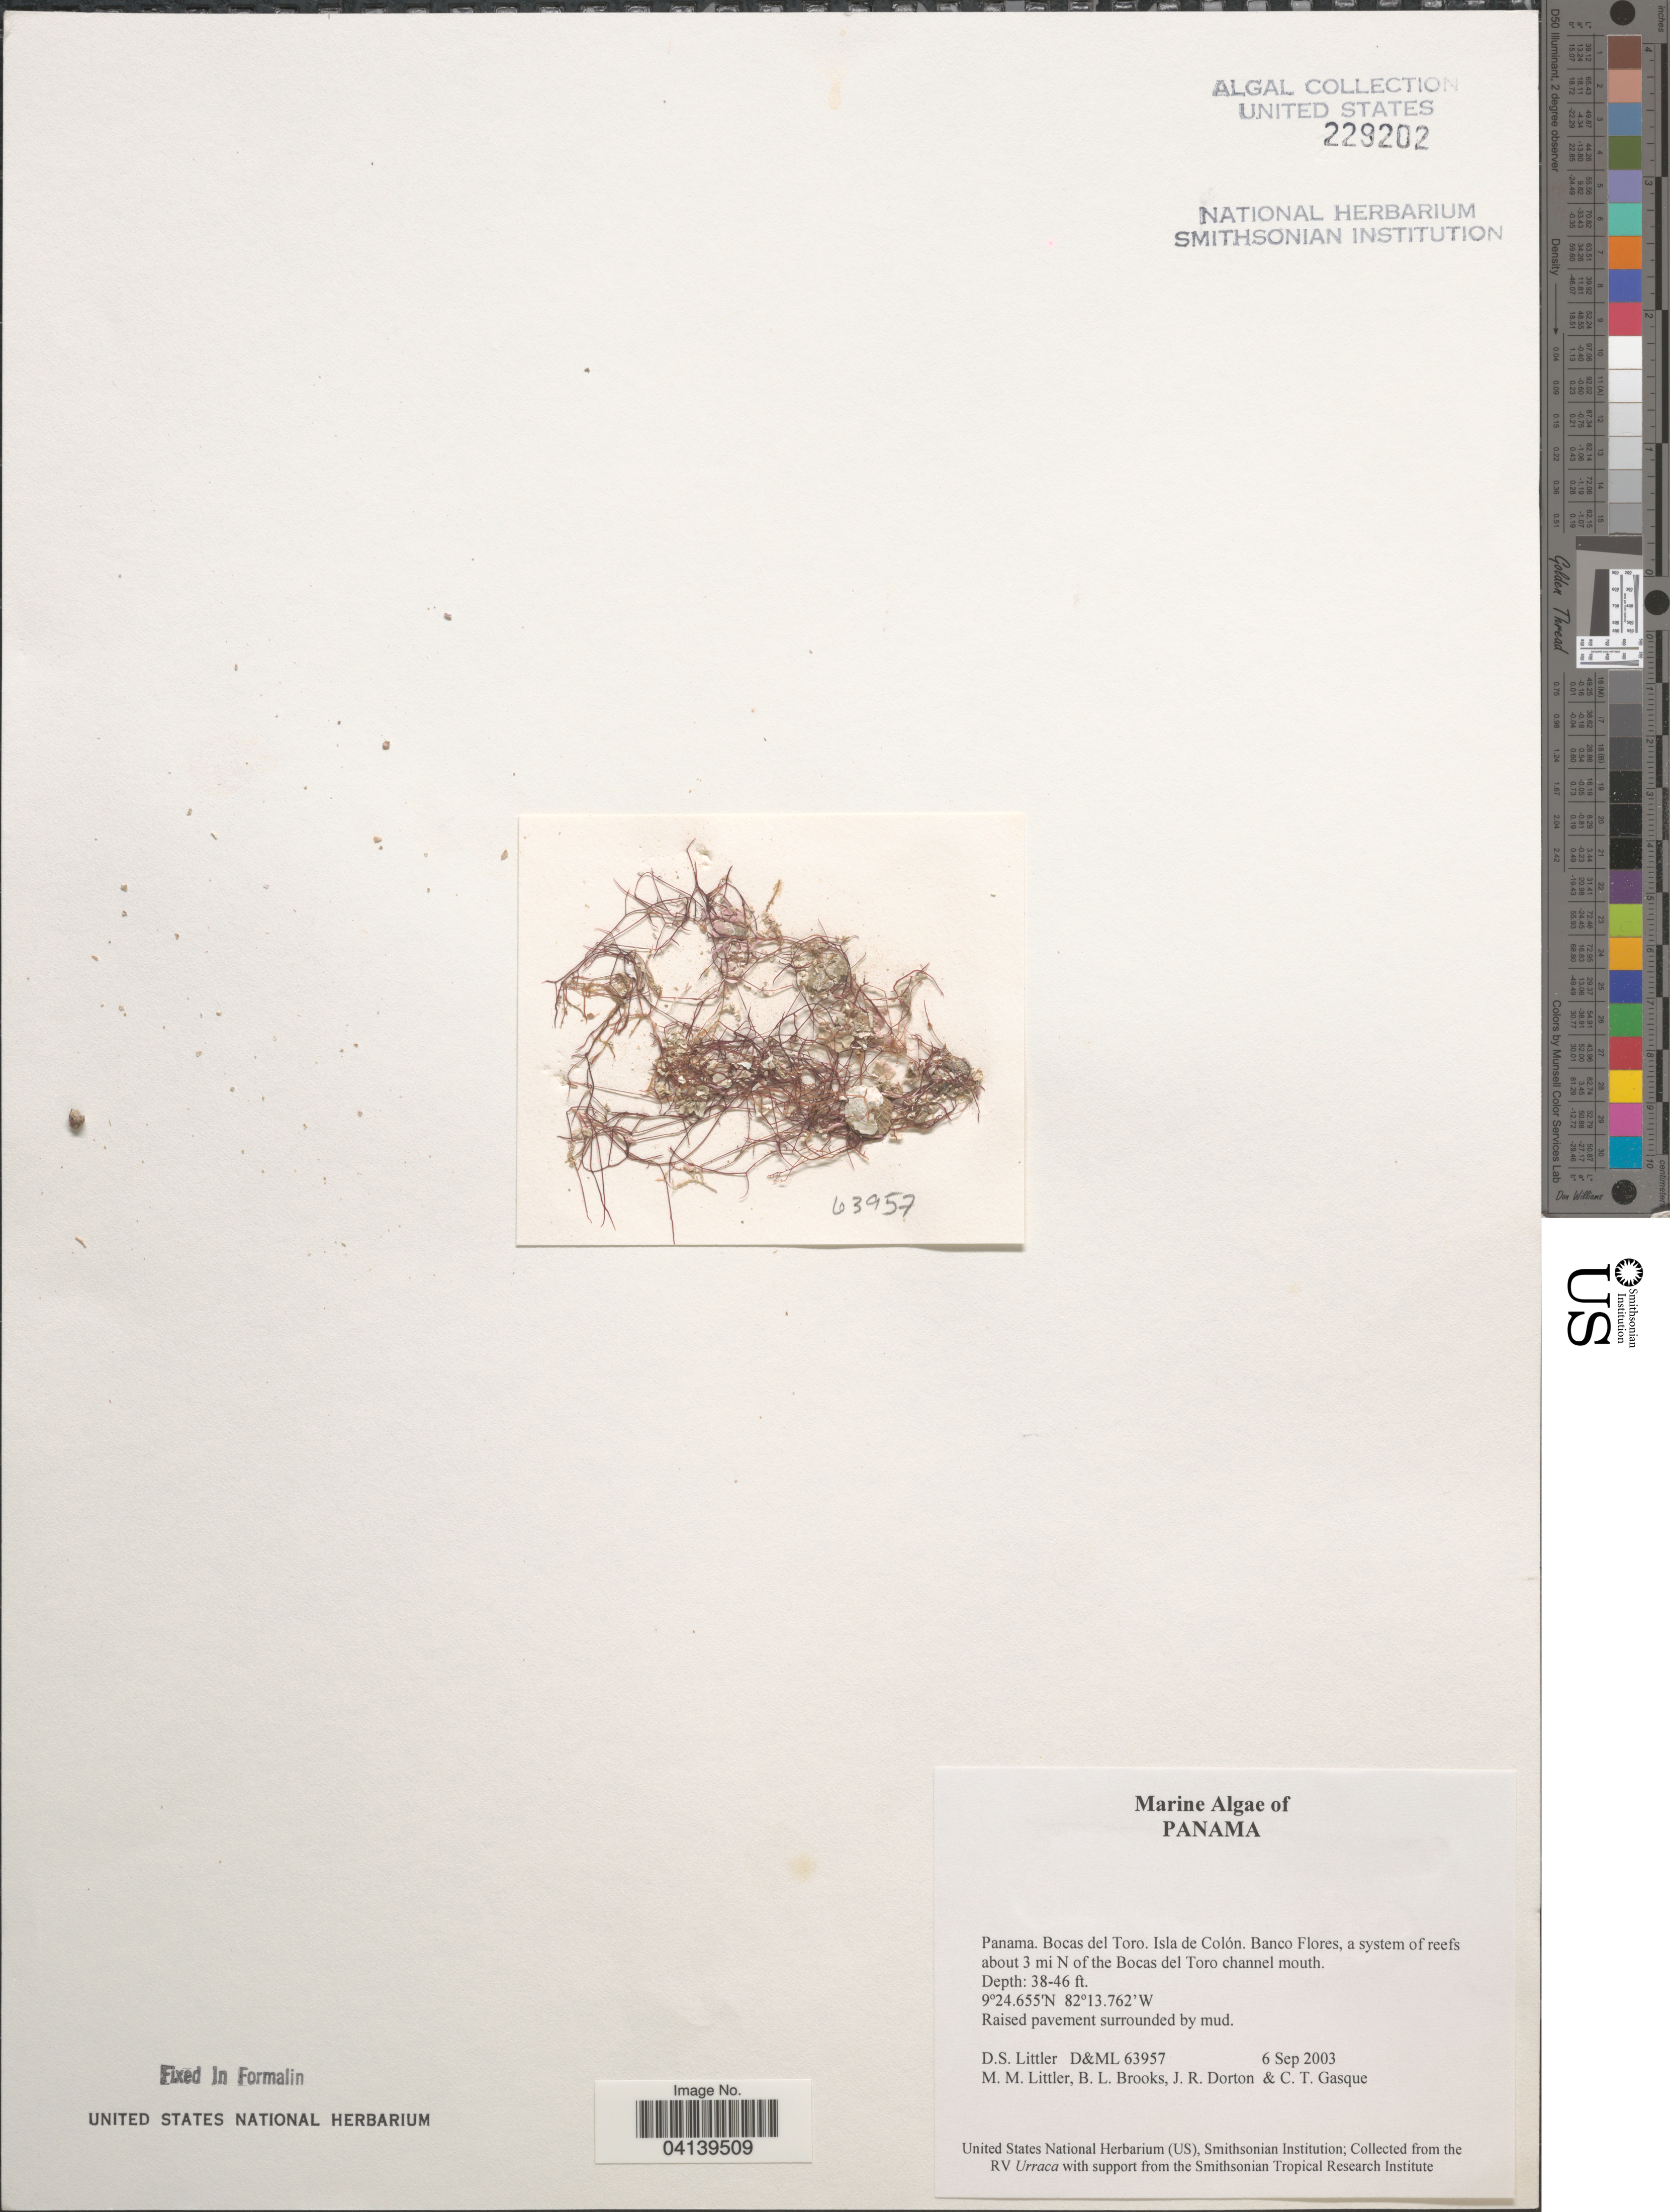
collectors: D. S. Littler, B. Brooks, J. Dorton & C. Gasque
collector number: D&ML63957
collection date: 2003-09-06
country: Panama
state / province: Bocas del Toro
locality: Isla de Colón. Banco Flores, a system of reefs about 3 mi N of the Bocas del Toro channel mouth.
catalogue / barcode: US 229202